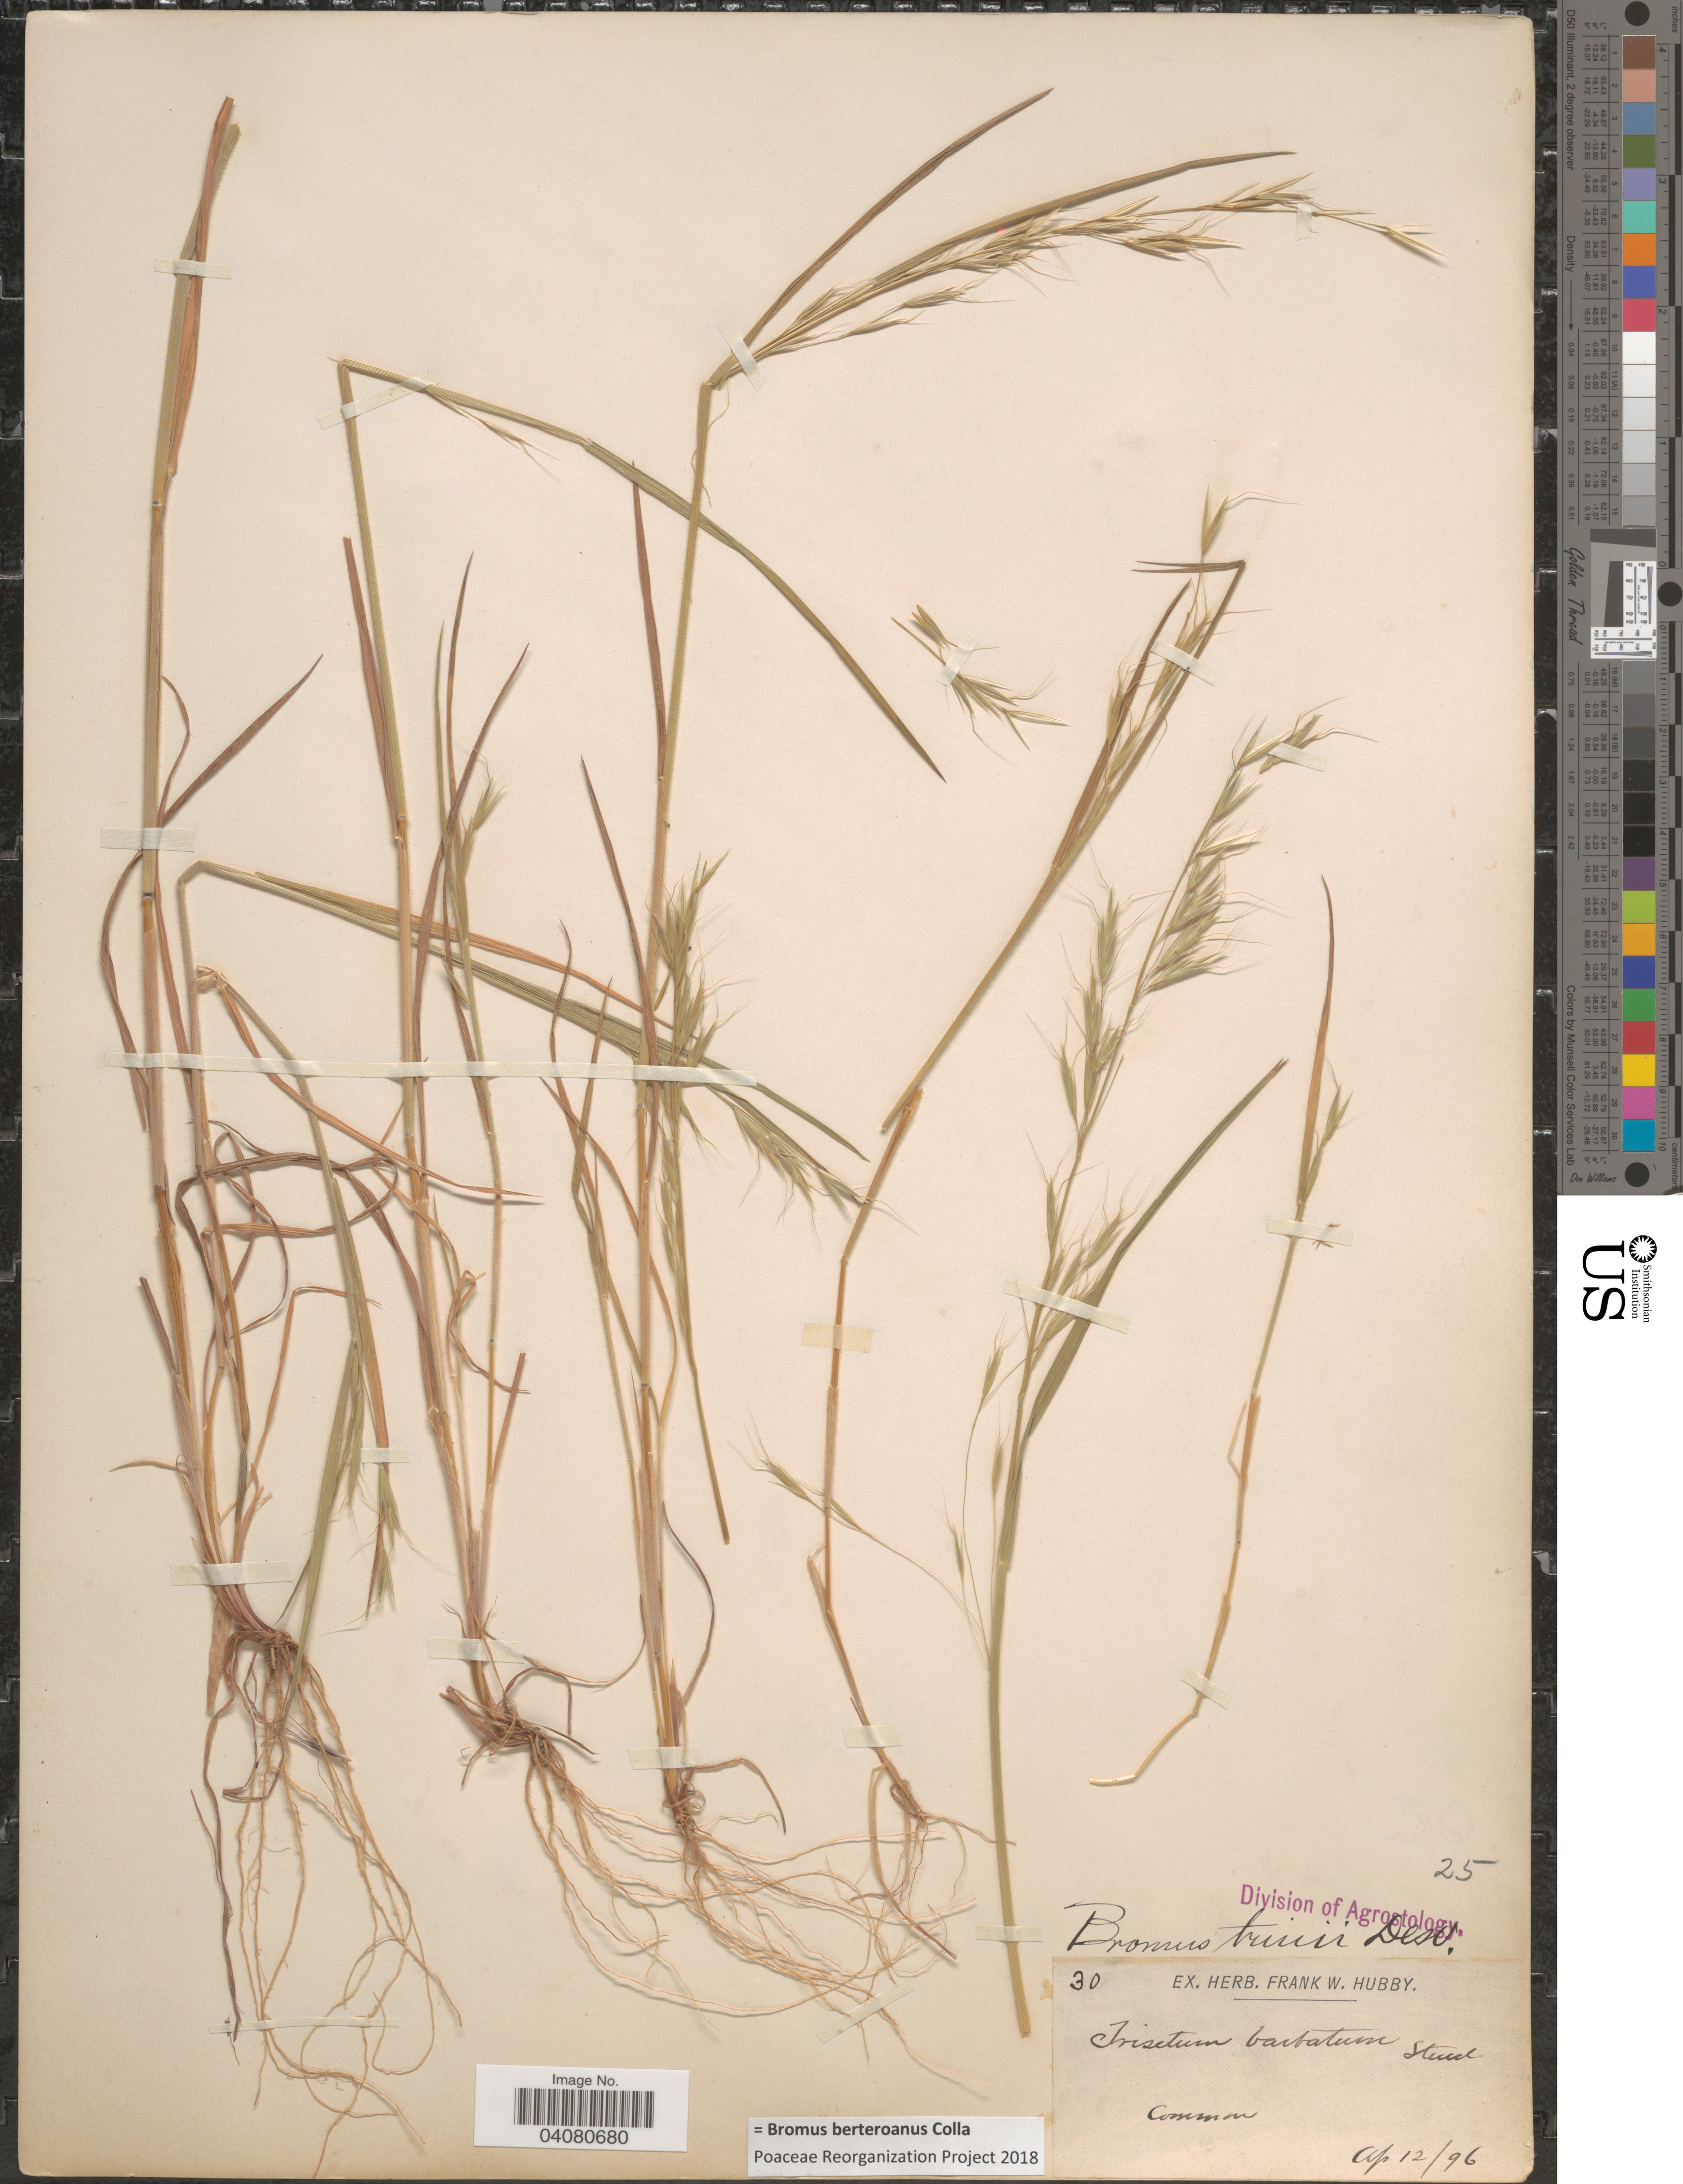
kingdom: Plantae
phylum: Tracheophyta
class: Liliopsida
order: Poales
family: Poaceae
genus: Bromus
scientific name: Bromus berteroanus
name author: Colla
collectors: Ex herb. Frank W. Hubby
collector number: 30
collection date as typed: Transcribed d/m/y: 12/4/96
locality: Common.